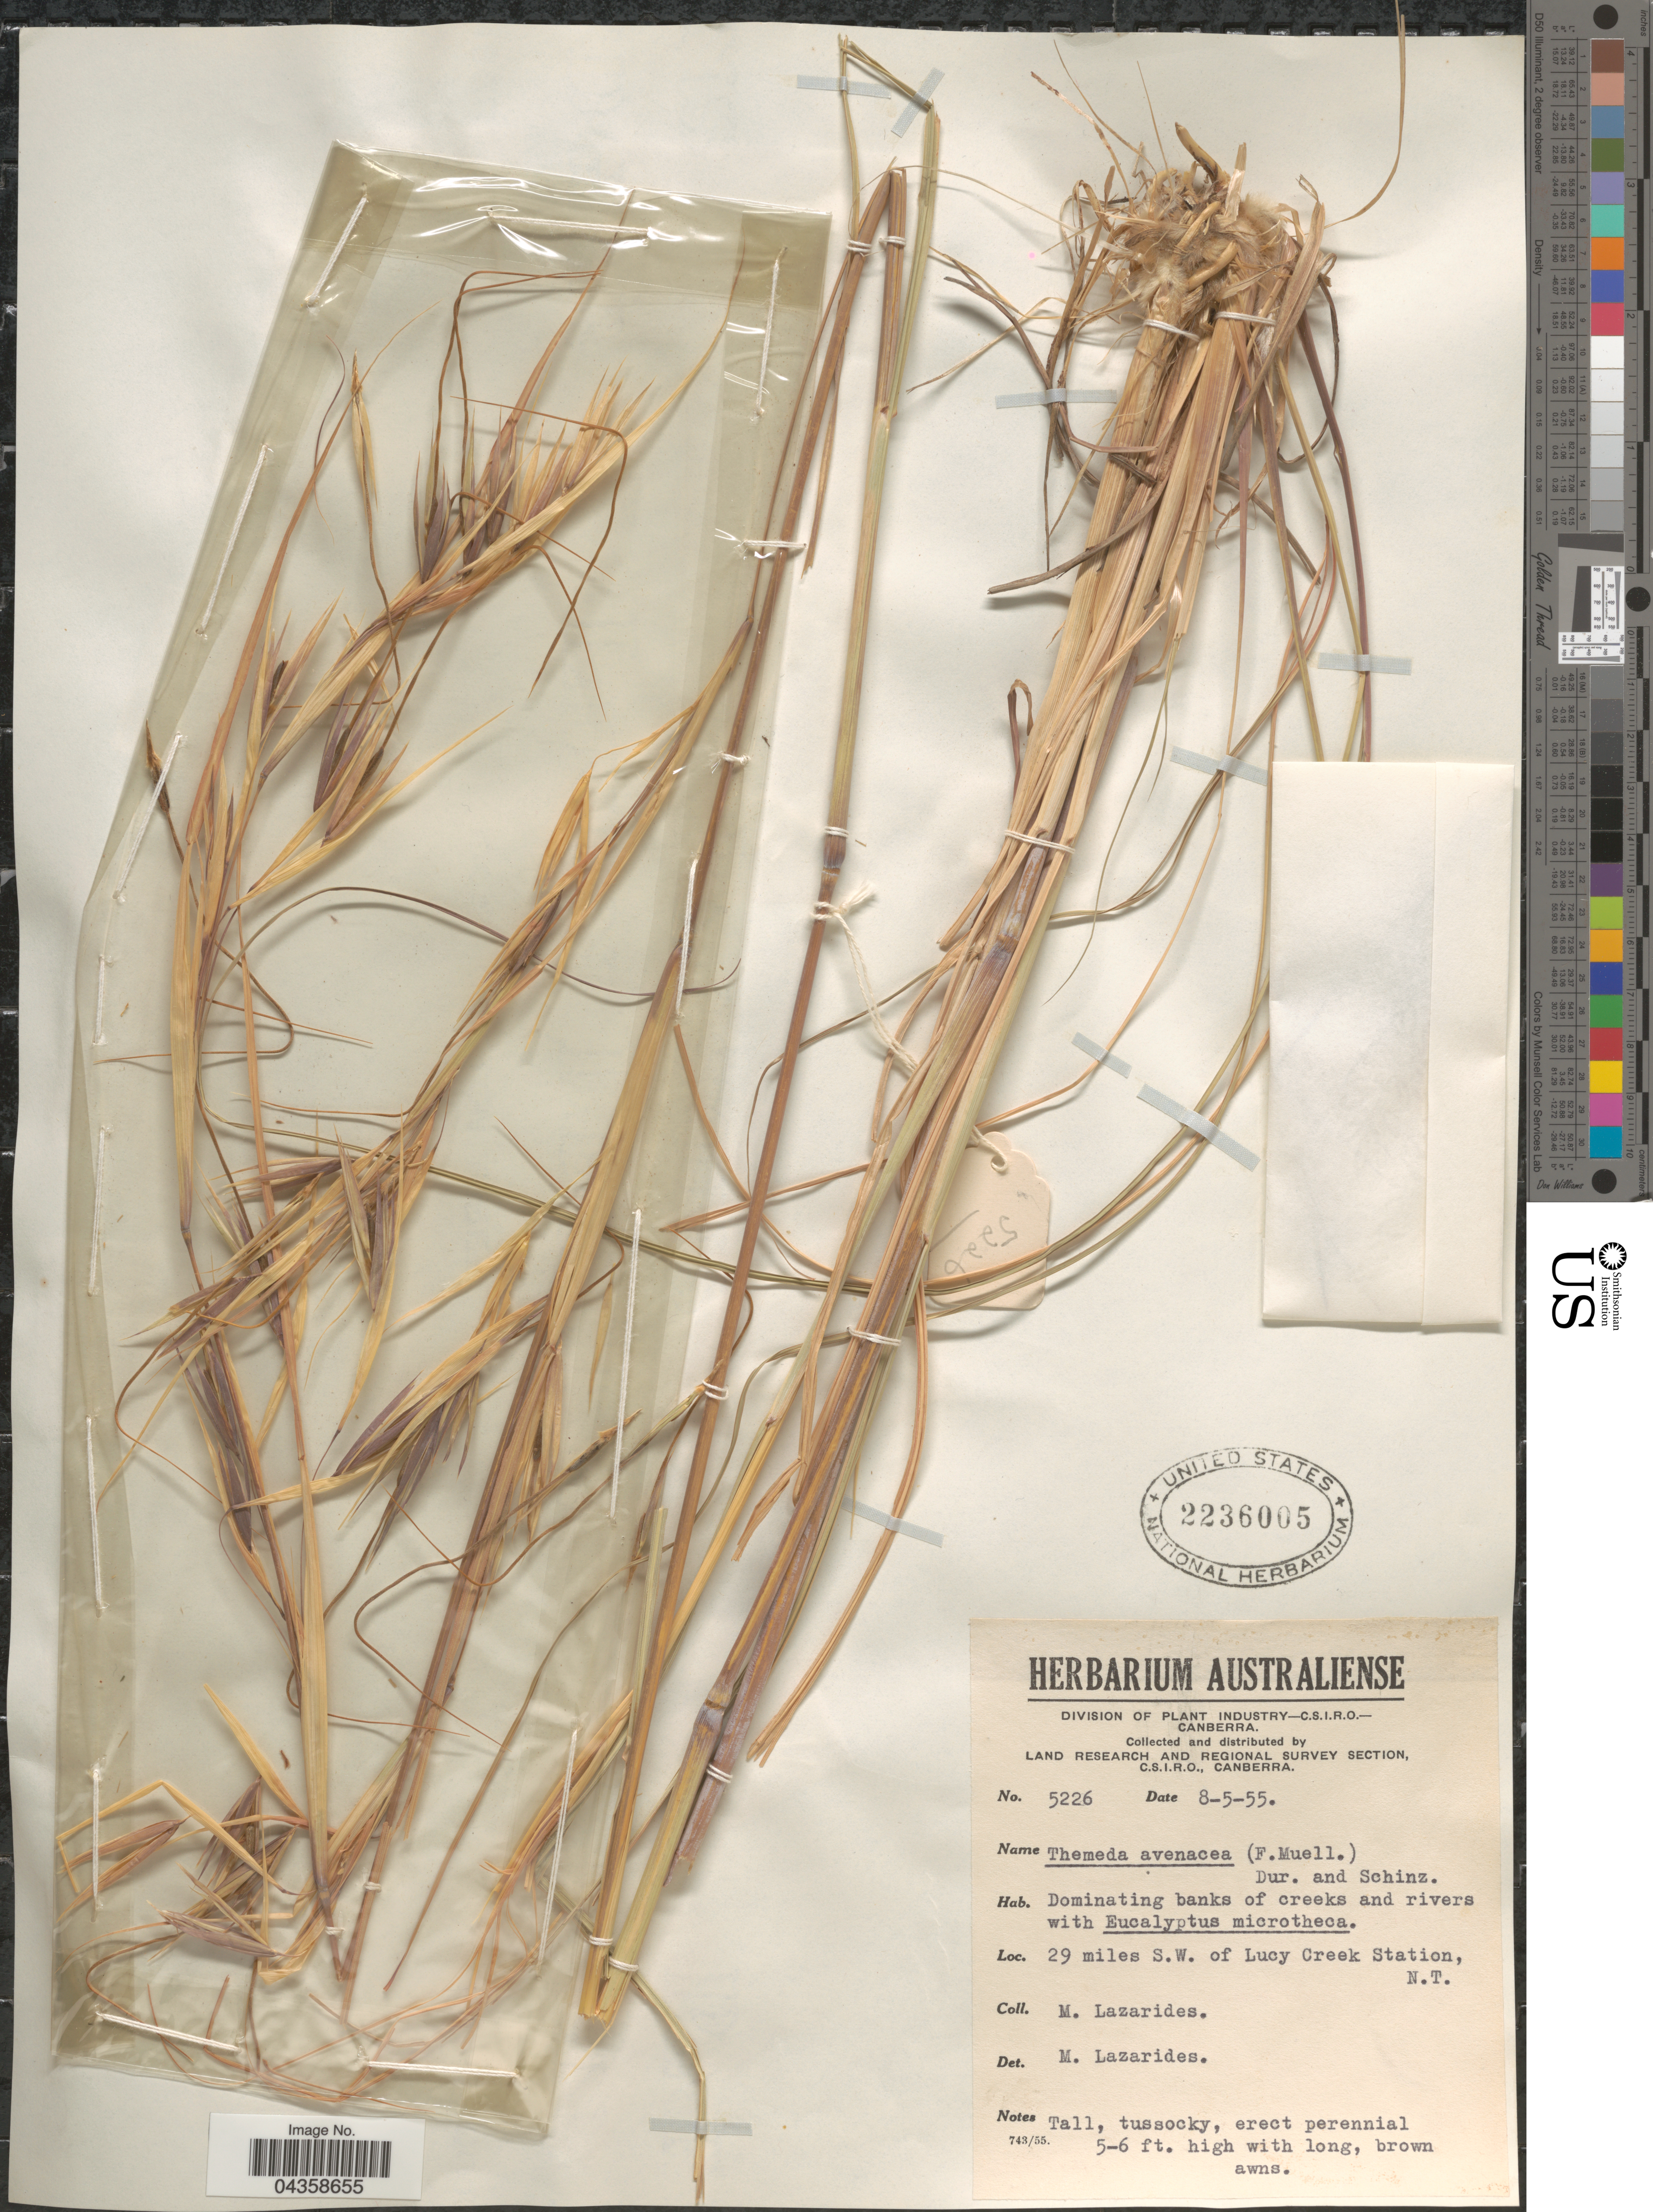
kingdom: Plantae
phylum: Tracheophyta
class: Liliopsida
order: Poales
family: Poaceae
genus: Themeda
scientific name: Themeda avenacea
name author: (F. Muell.) Durand & B.D. Jacks.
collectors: M. Lazarides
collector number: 5226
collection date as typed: Transcribed d/m/y: 8/5/55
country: Australia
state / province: Northern Territory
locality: Land Research and Regional Survey Section. 29 miles S.W. of Lucy Creek Station.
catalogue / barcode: US 2236005